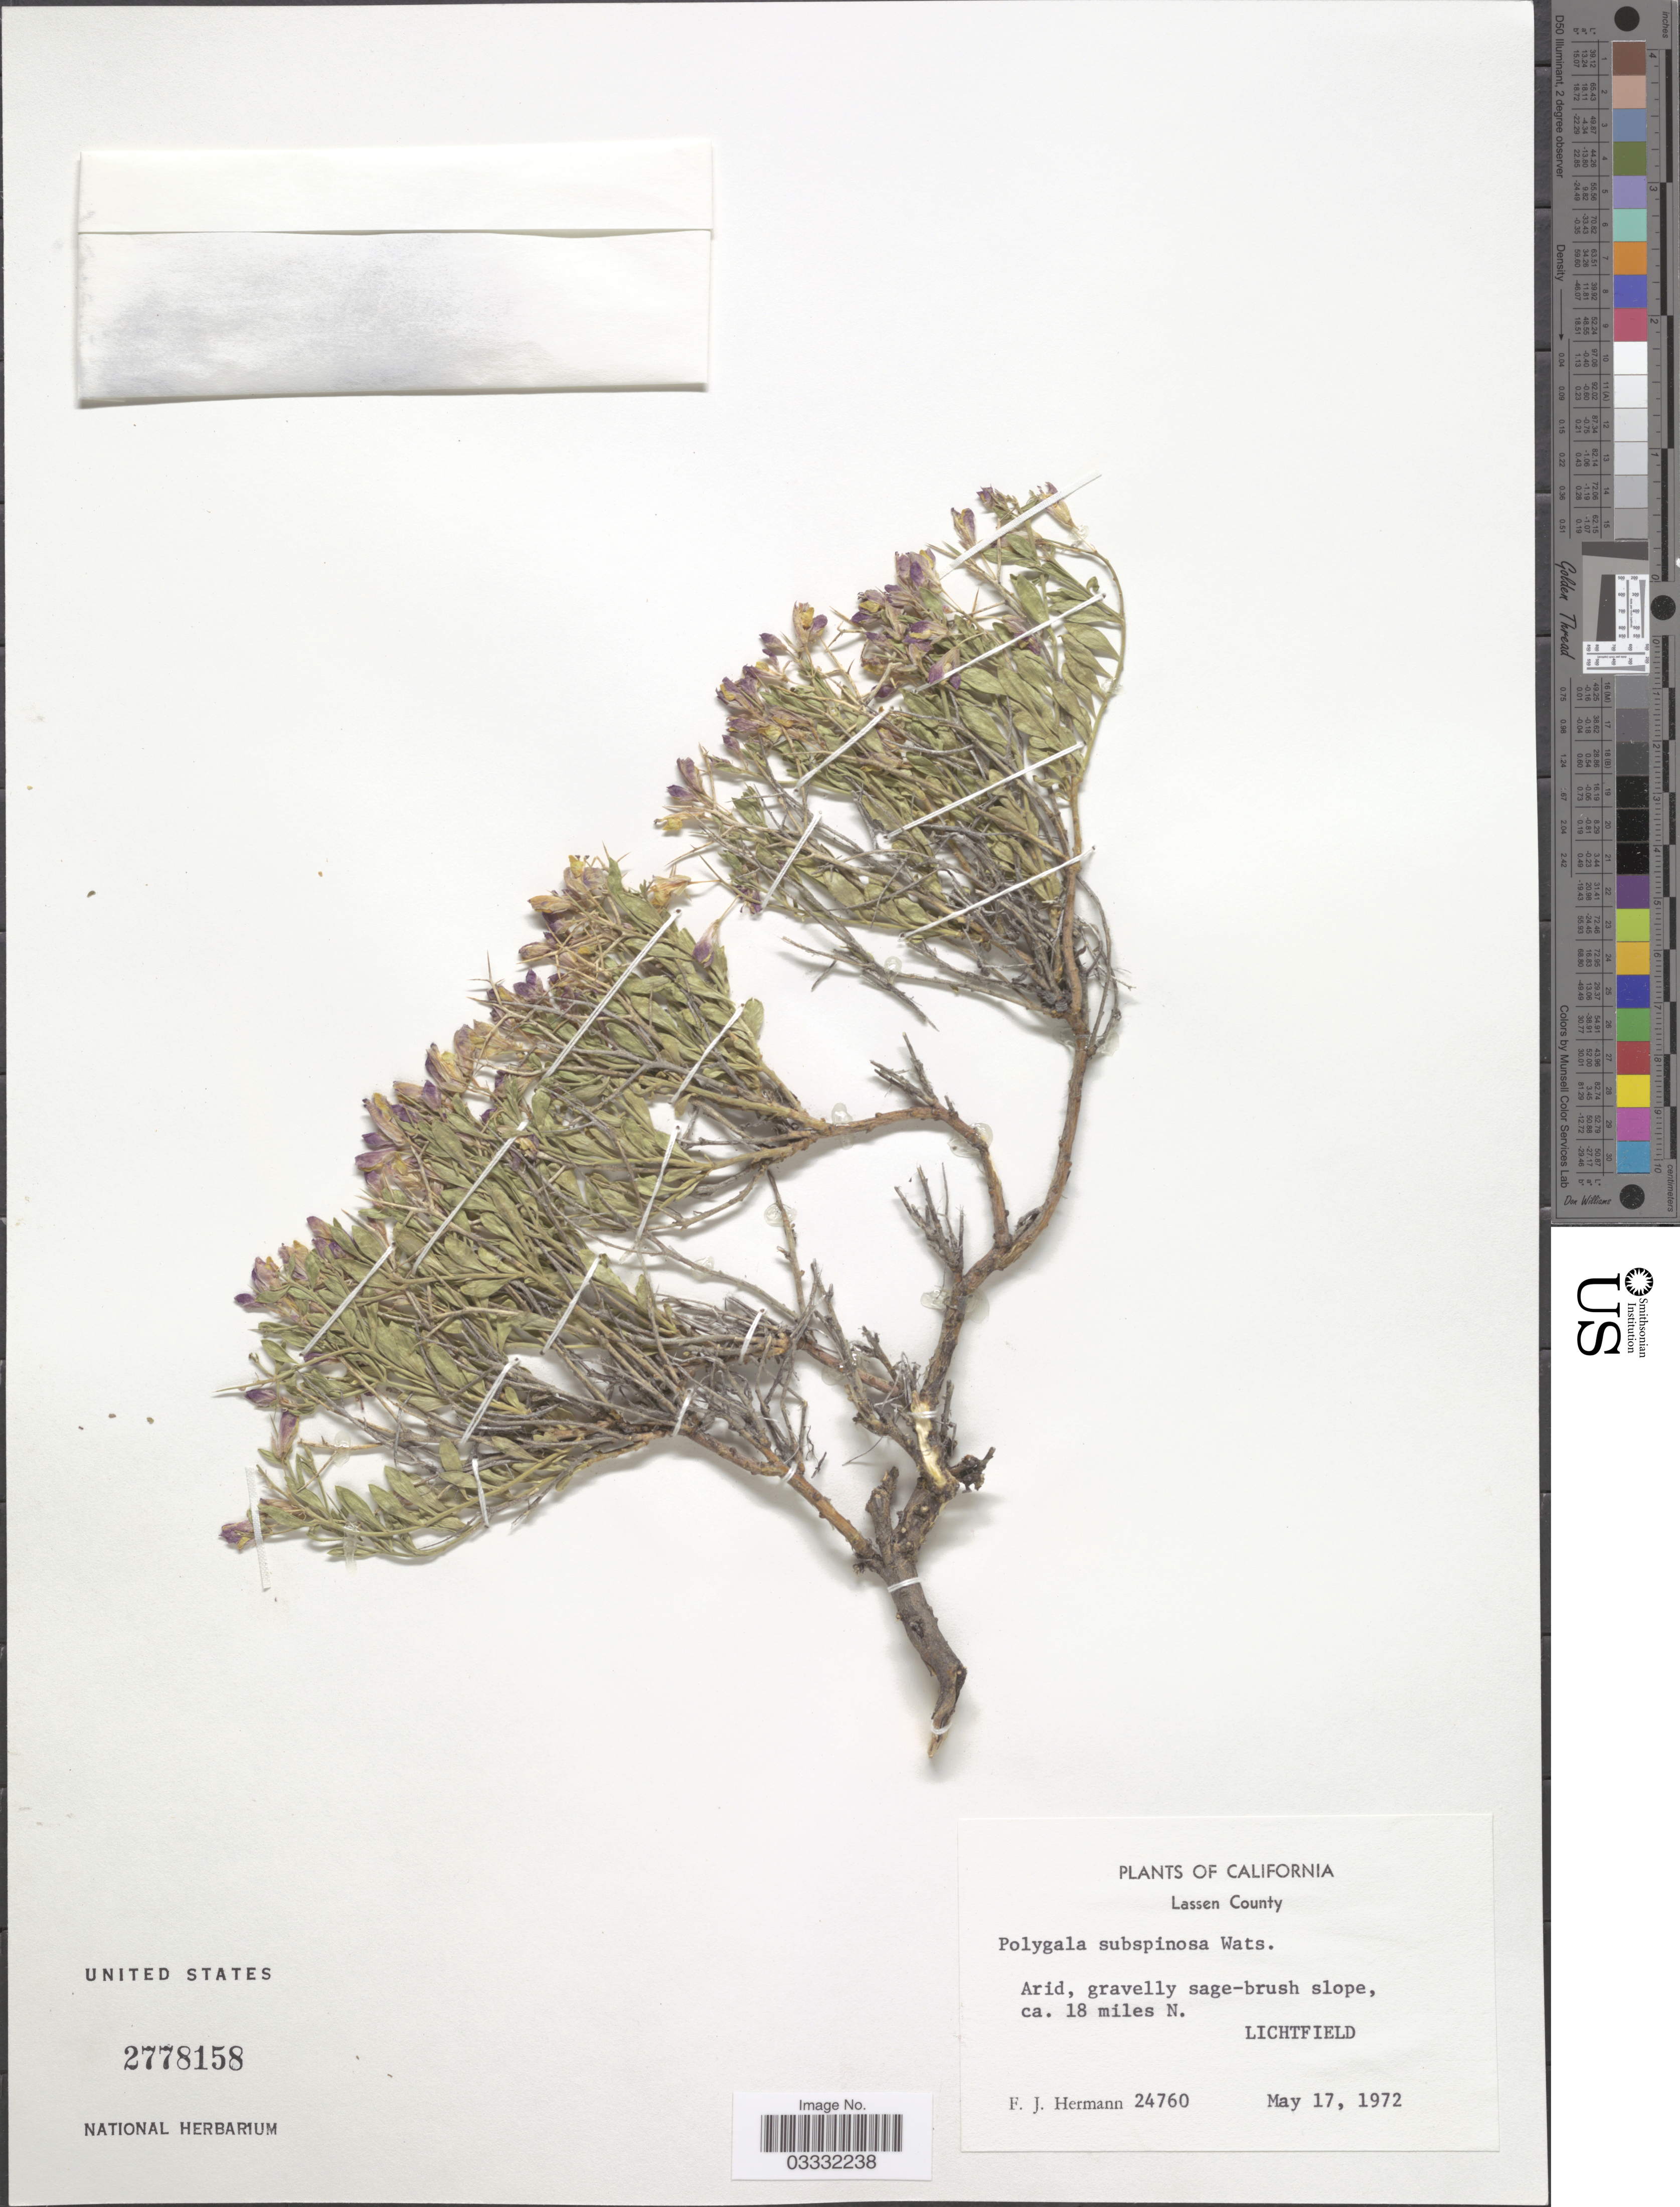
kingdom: Plantae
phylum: Tracheophyta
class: Magnoliopsida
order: Fabales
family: Polygalaceae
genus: Rhinotropis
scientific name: Rhinotropis subspinosa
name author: (S. Watson) J.R. Abbott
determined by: Strong, Mark T., (BOT), Smithsonian Institution - National Museum of Natural History (UNITED STATES)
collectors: F. J. Hermann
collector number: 24760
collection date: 1972-05-17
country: United States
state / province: California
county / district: Lassen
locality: Lassen County. Gravelly sage-brush slope, ca. 18 miles N. Lichtfield.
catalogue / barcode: US 2778158